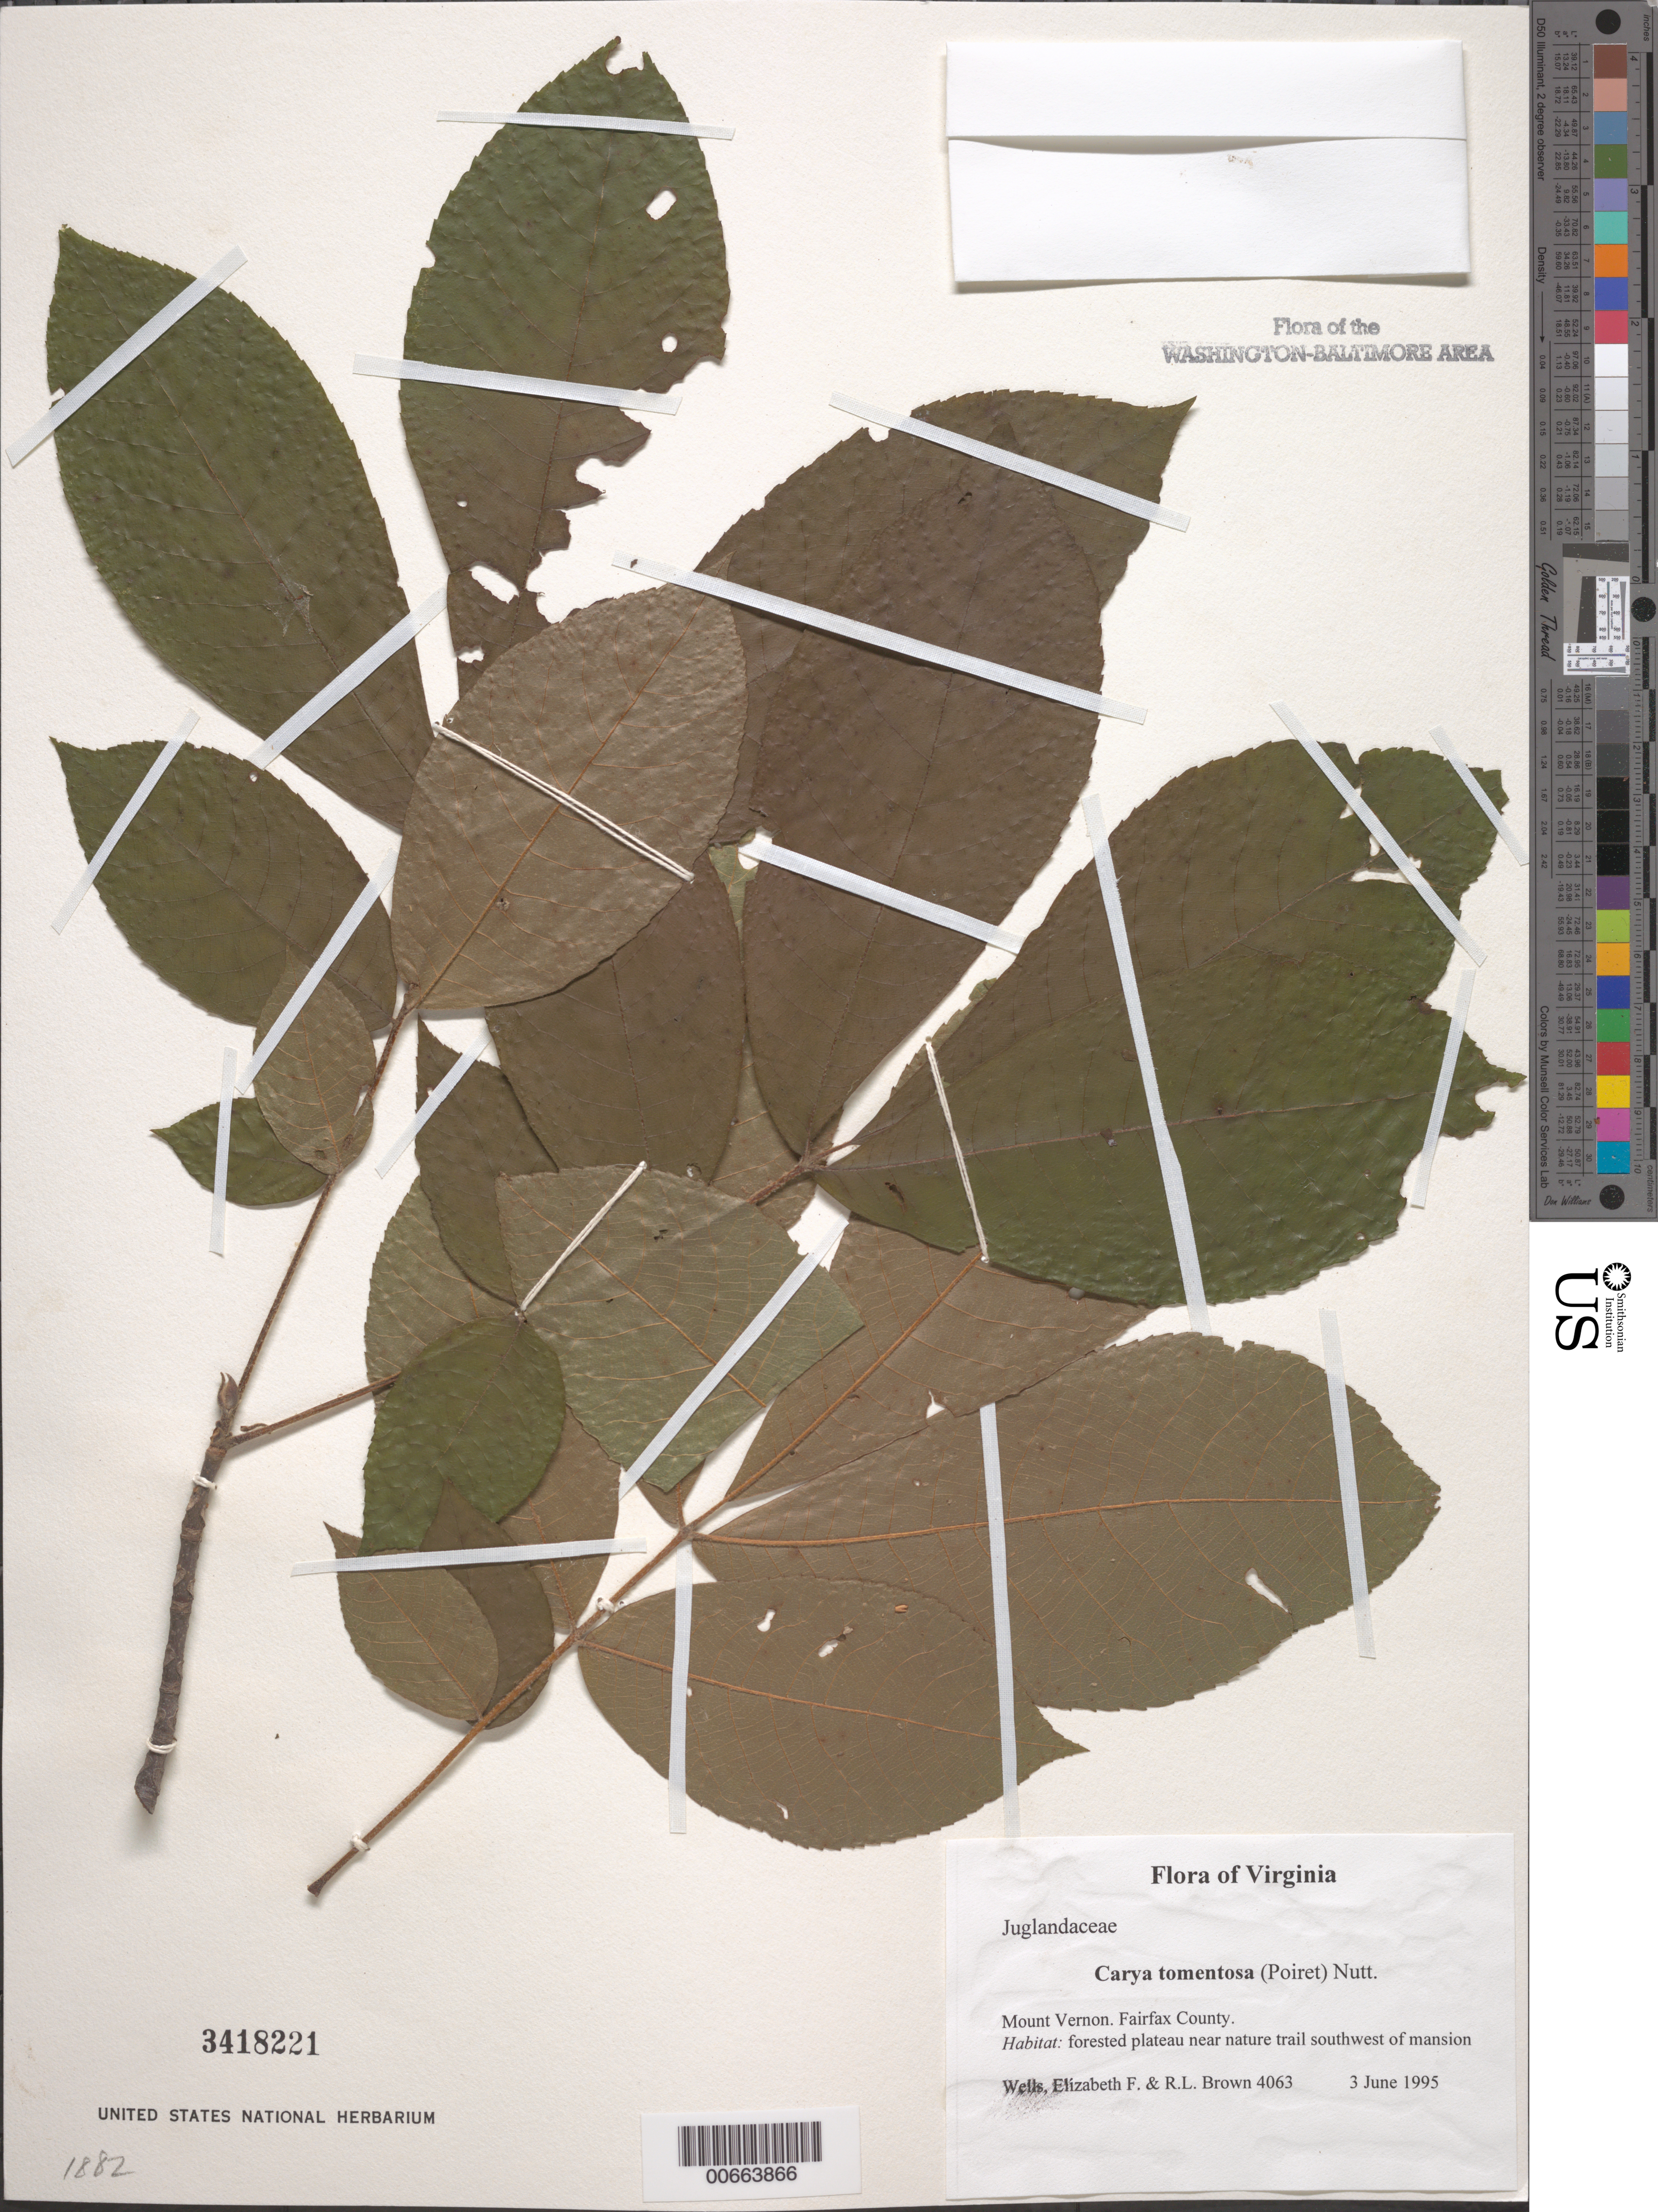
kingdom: Plantae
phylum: Tracheophyta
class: Magnoliopsida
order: Fagales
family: Juglandaceae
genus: Carya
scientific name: Carya tomentosa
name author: (Lam.) Nutt.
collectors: E. F. Wells & R. L. Brown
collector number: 4063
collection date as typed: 03 Jun 1995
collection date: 1995-06-03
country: United States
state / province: Virginia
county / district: Fairfax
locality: Mount Vernon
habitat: forested plateau near nature trail southwest of mansion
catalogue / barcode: US 3418221